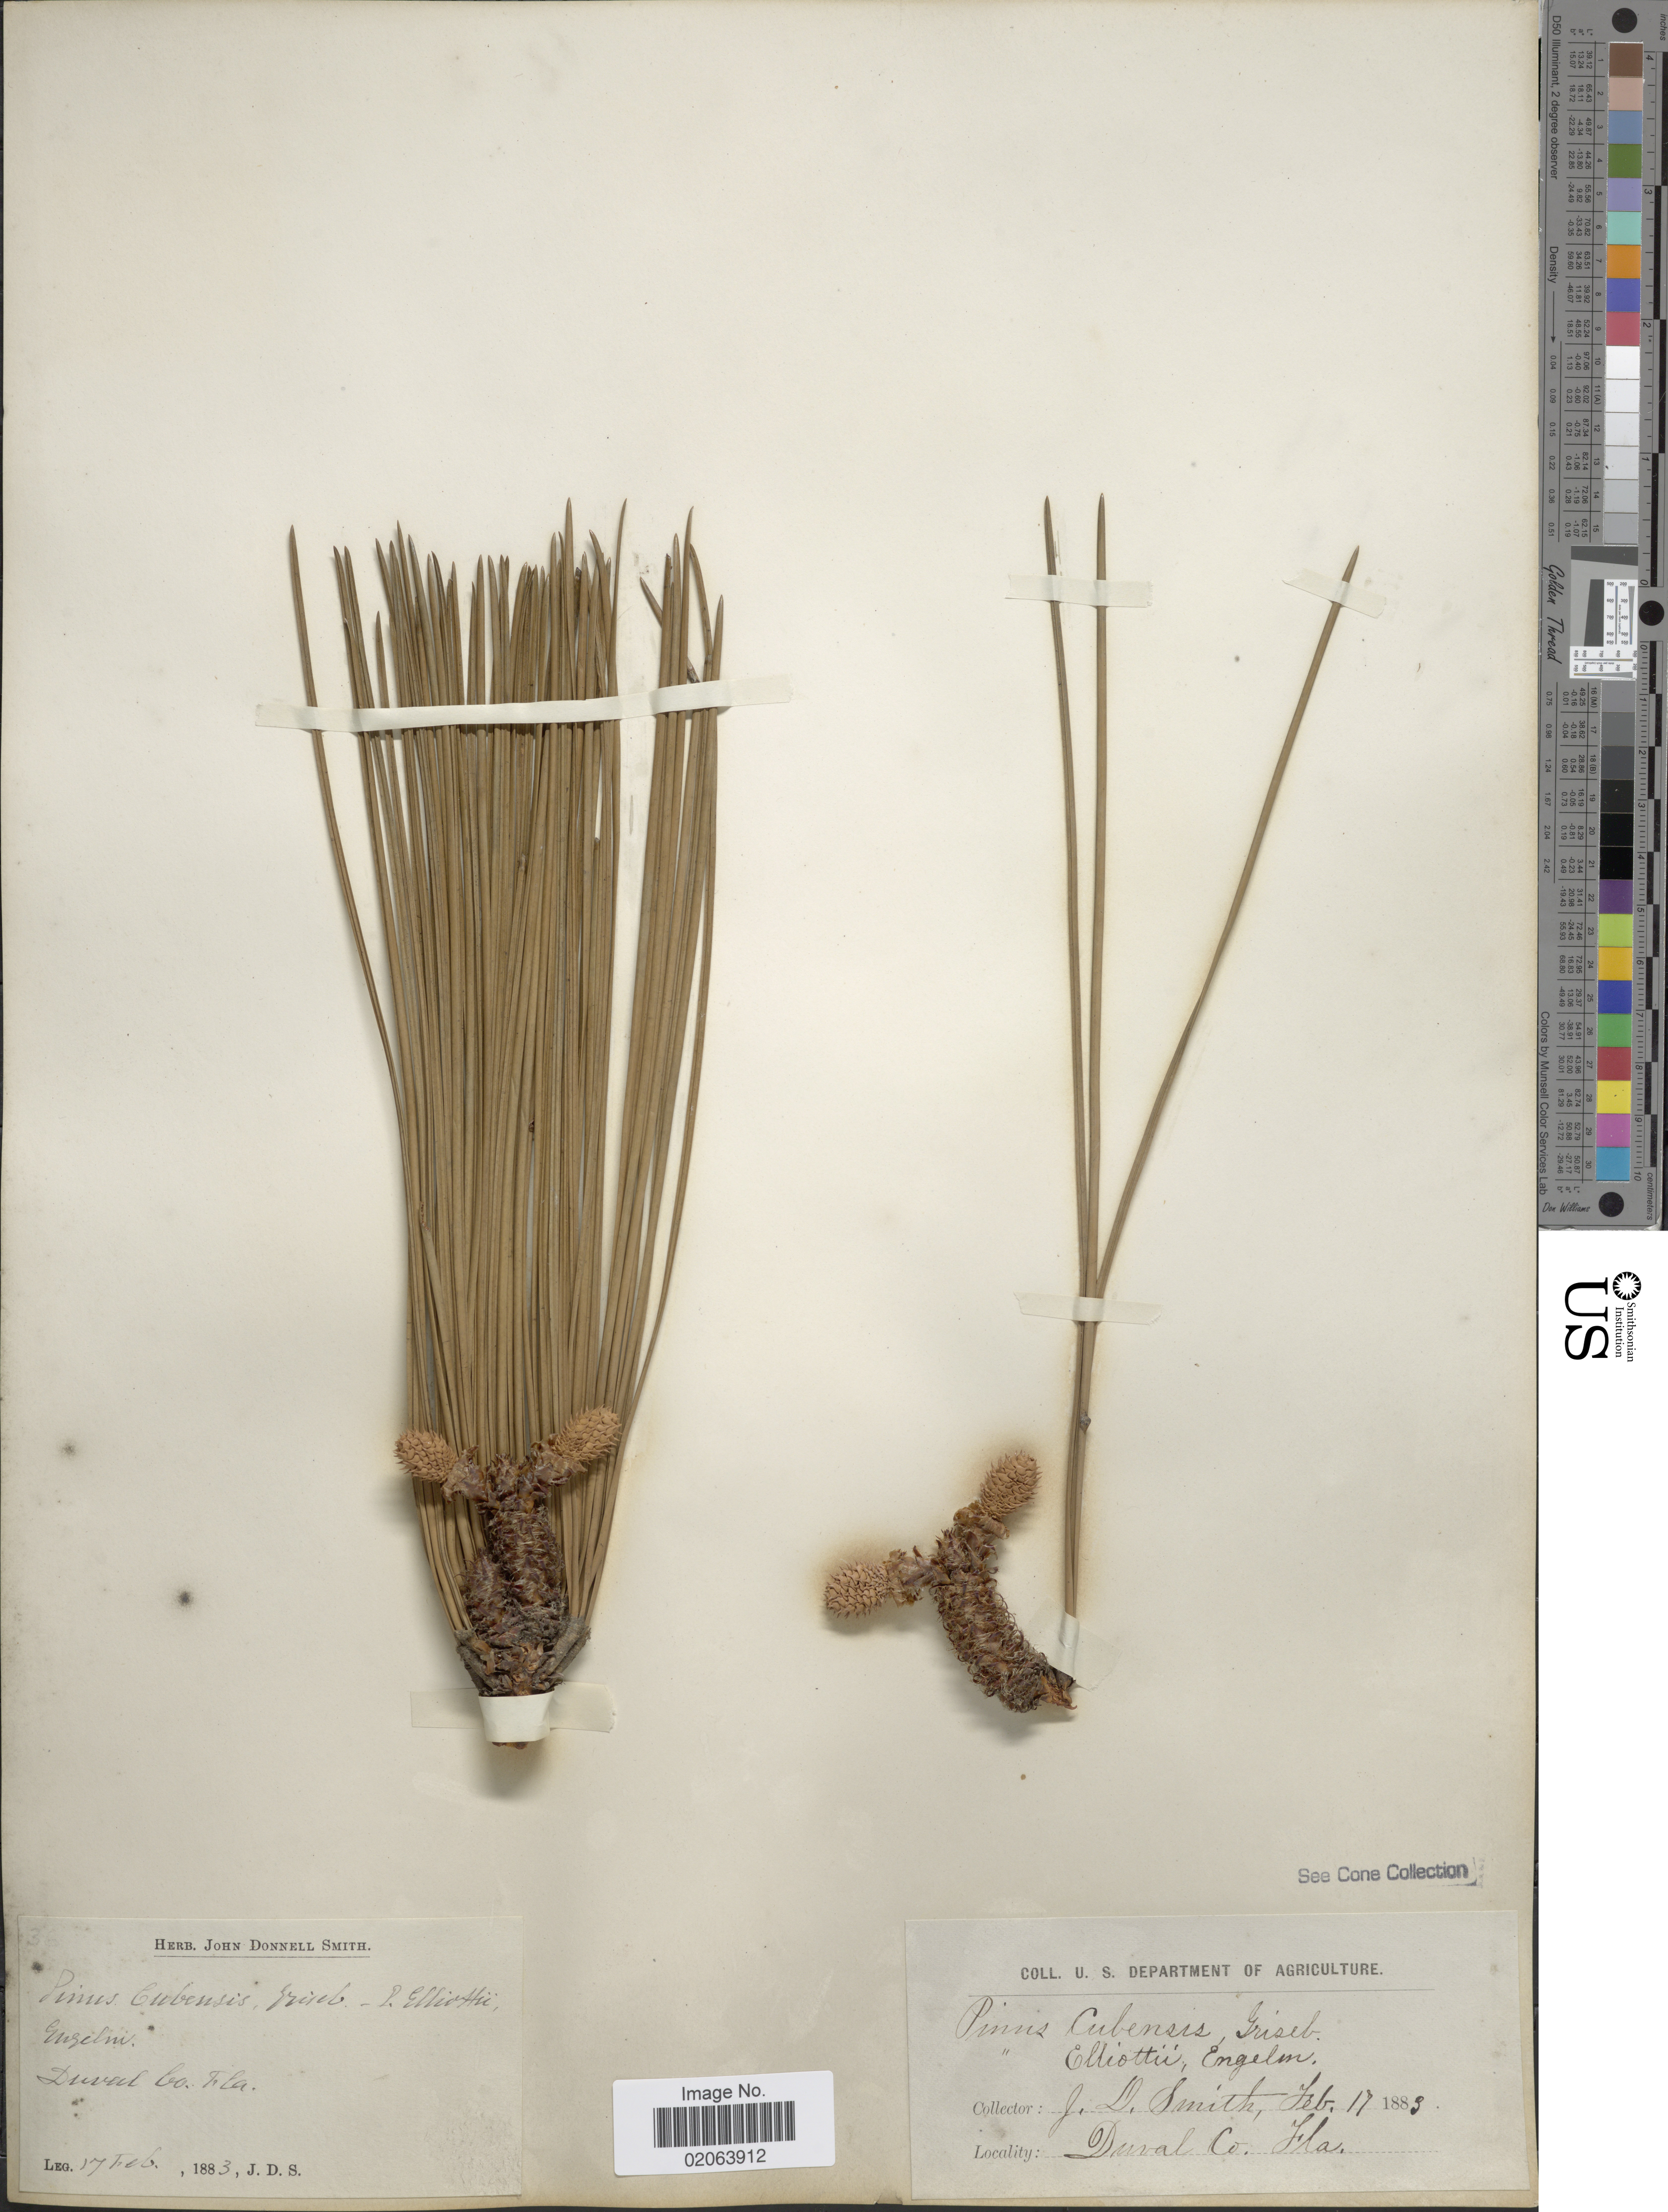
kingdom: Plantae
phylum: Tracheophyta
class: Pinopsida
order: Pinales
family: Pinaceae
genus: Pinus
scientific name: Pinus elliottii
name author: Engelm.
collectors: J. Donnell Smith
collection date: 1883-02-17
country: United States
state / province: Florida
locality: Duval Co.